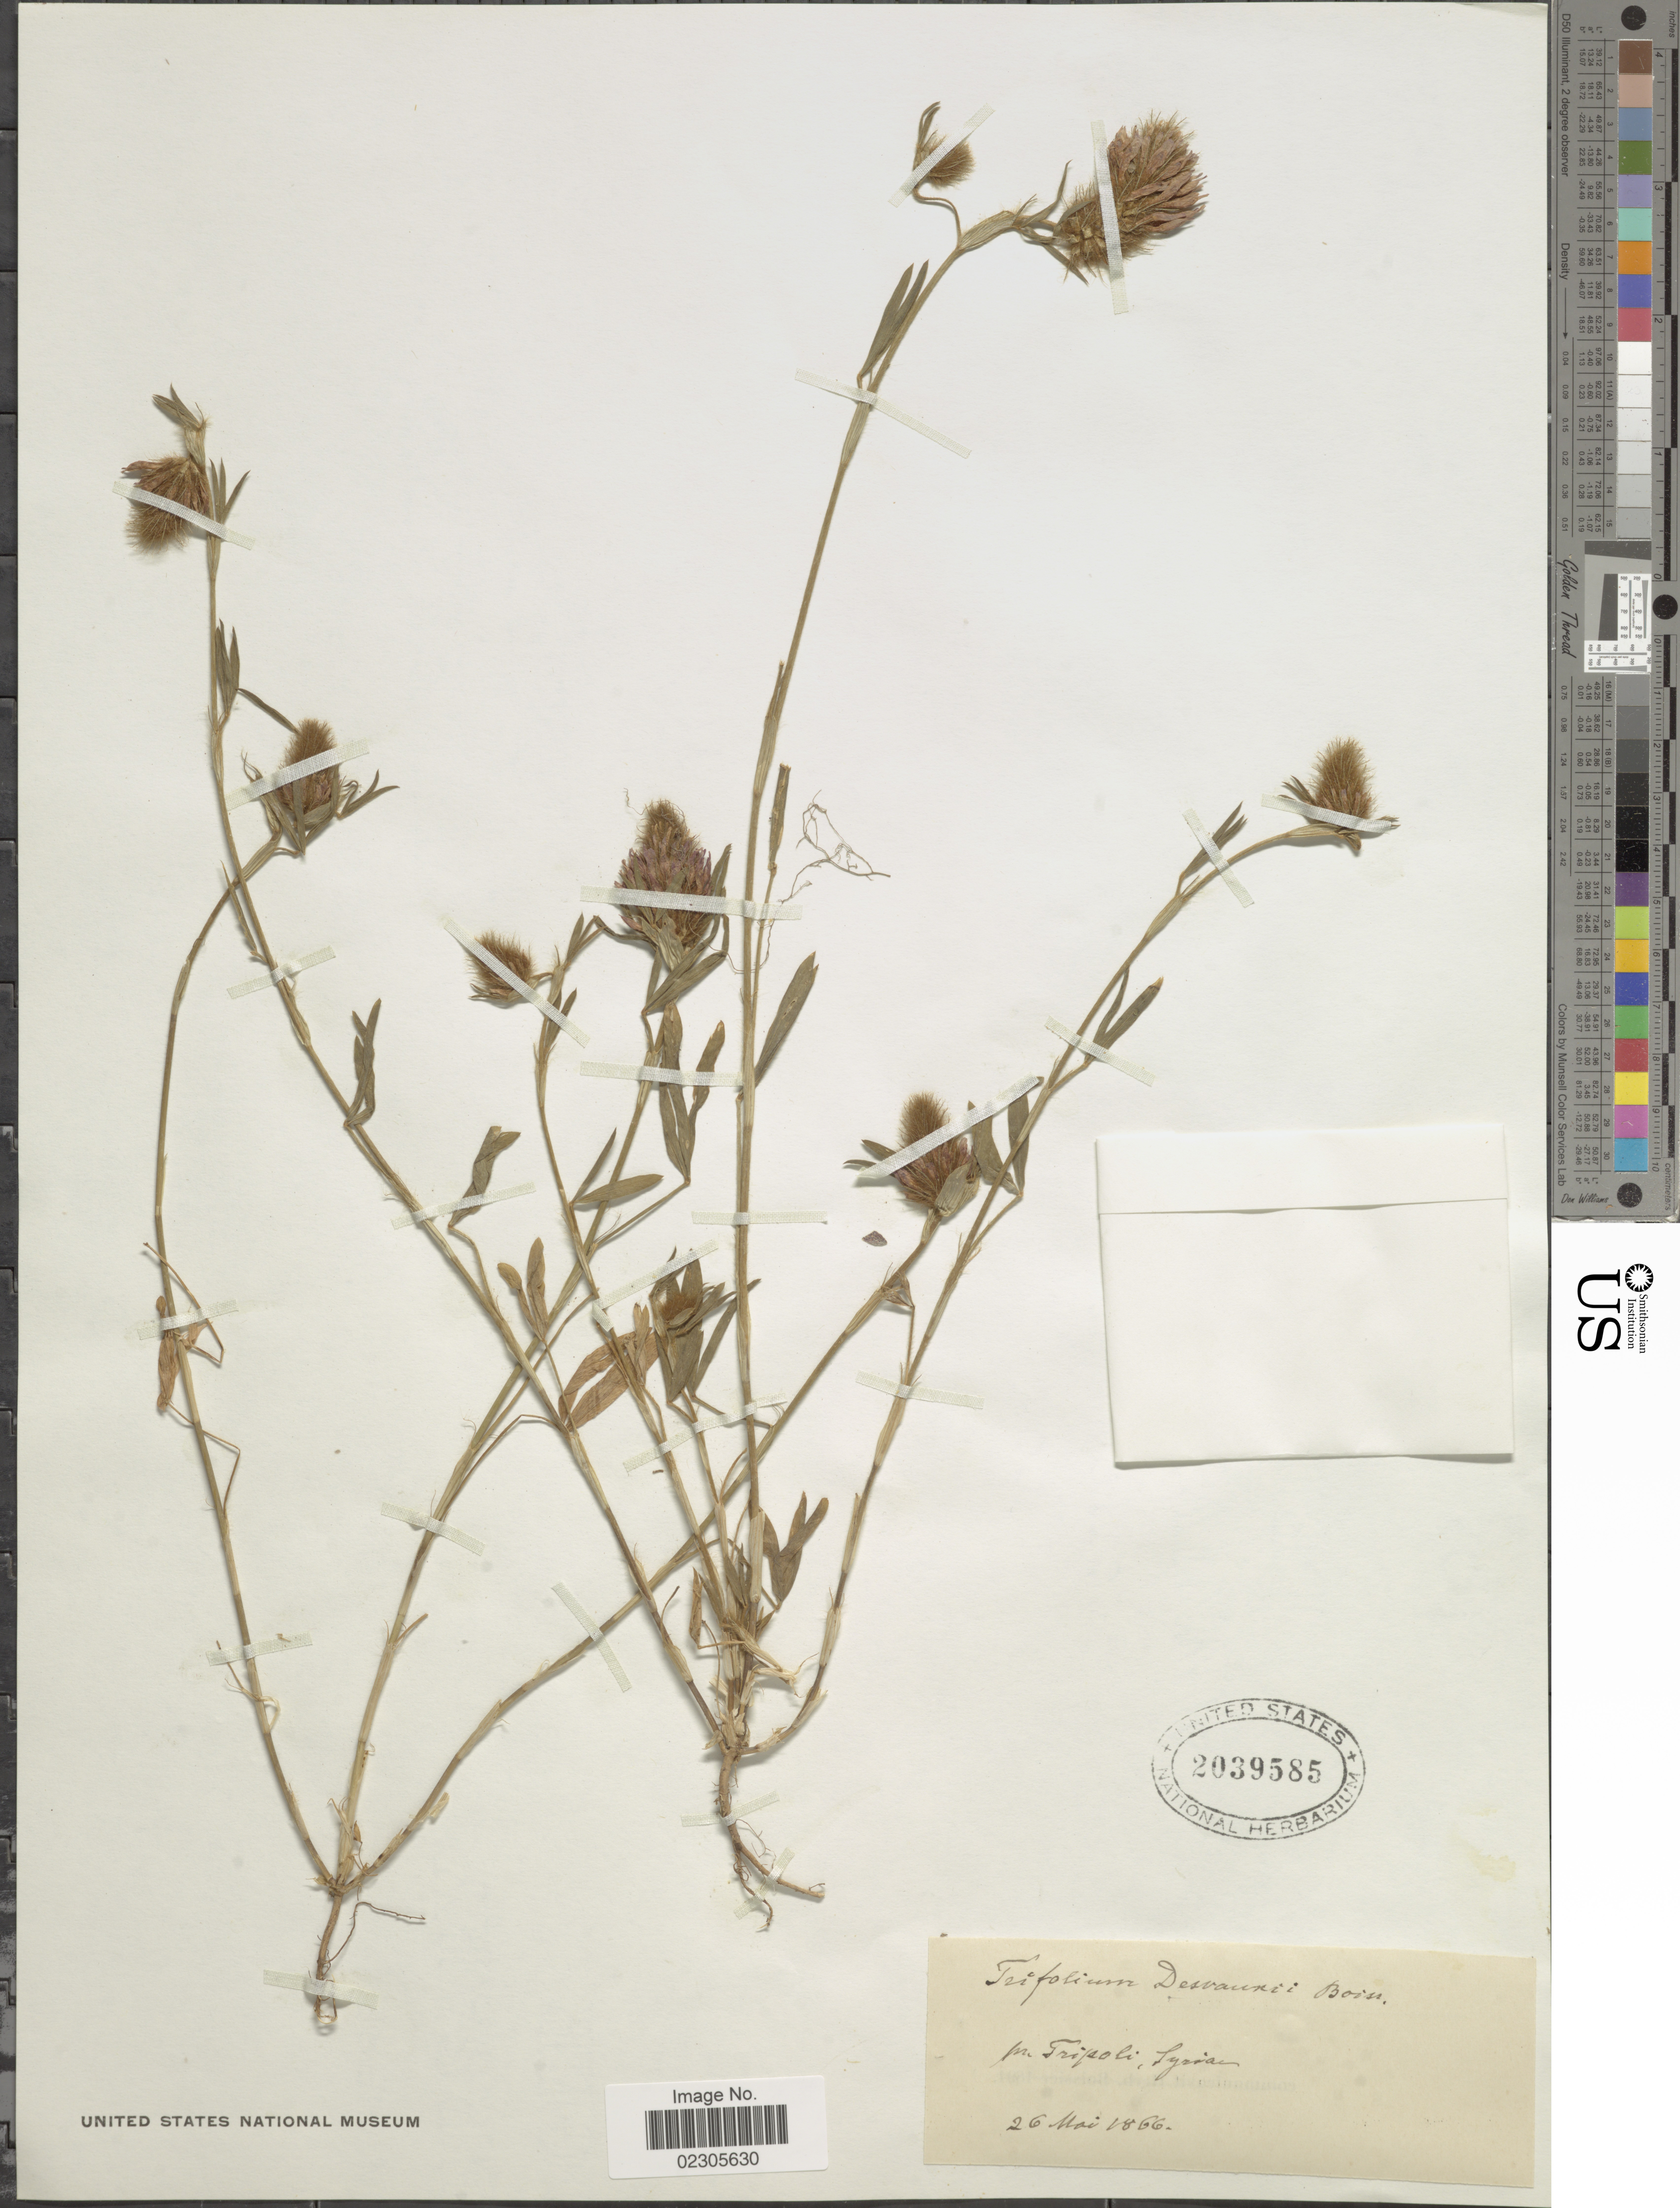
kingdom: Plantae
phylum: Tracheophyta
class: Magnoliopsida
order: Fabales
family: Fabaceae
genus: Trifolium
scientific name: Trifolium desvauxii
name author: Boiss. & Blanche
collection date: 1866-05-26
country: Syria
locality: Pr. Tripoli, Syria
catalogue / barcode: US 2039585